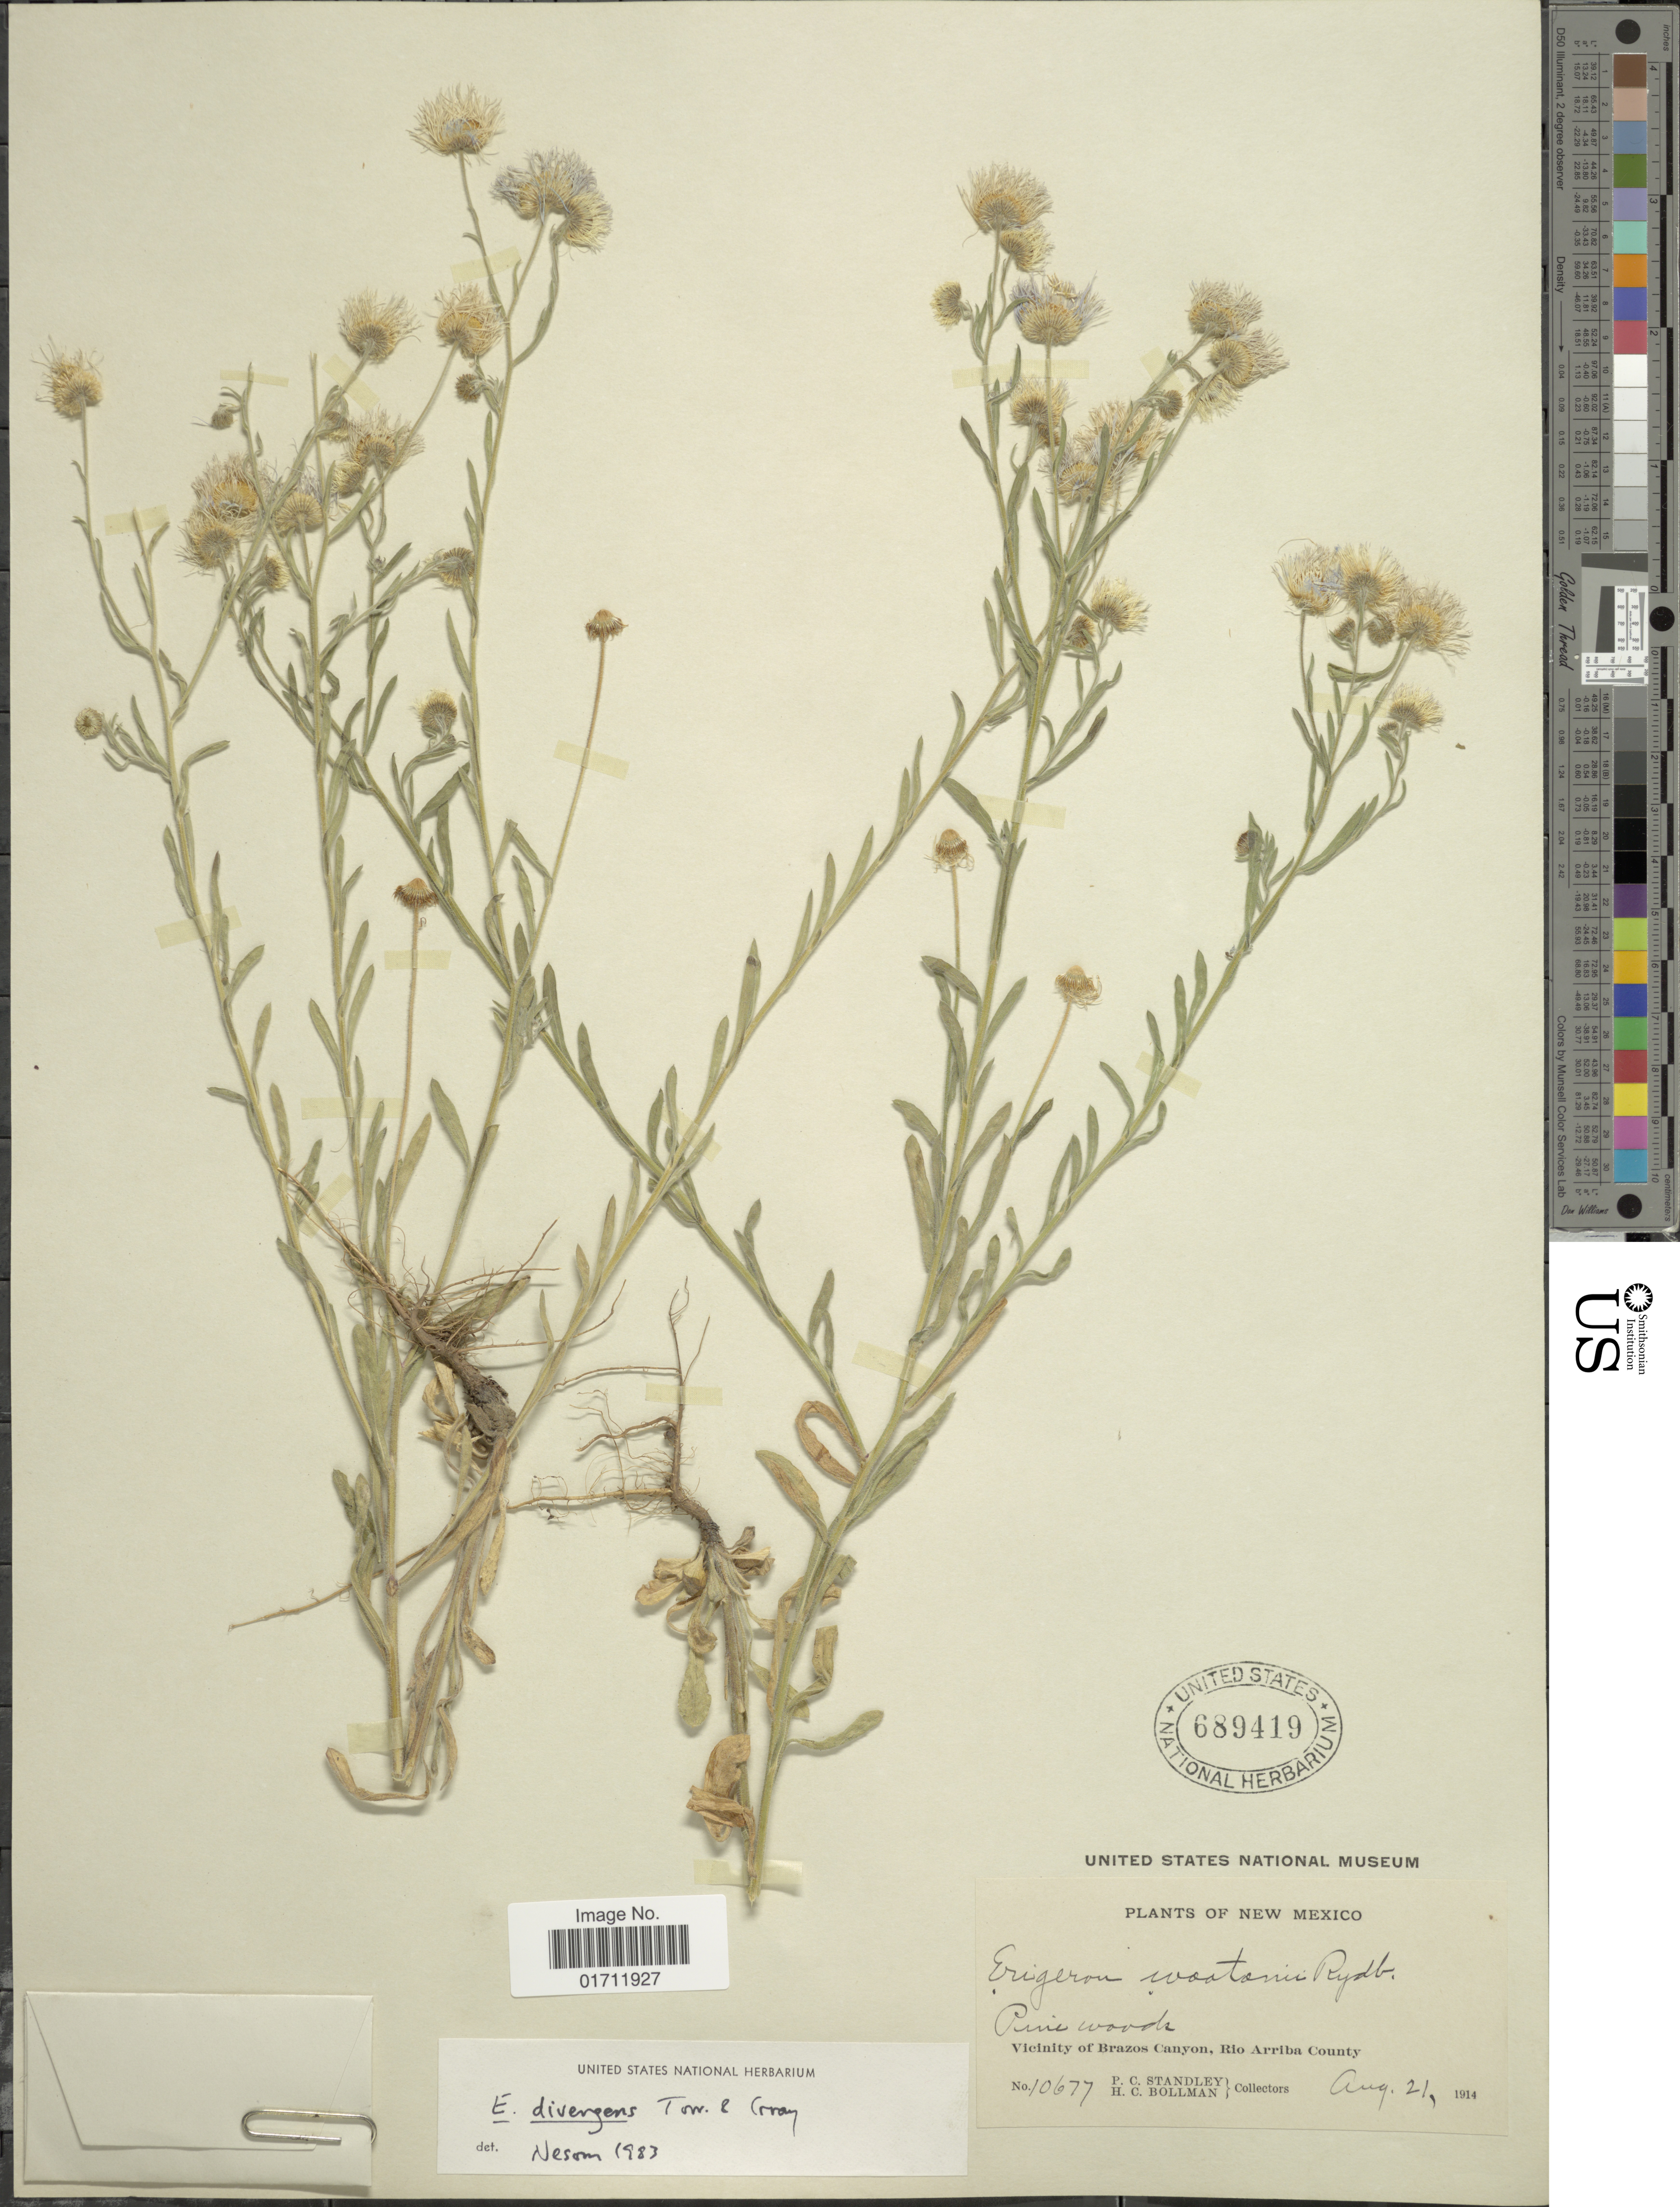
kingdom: Plantae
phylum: Tracheophyta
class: Magnoliopsida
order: Asterales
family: Asteraceae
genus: Erigeron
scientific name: Erigeron divergens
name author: Torr. & A. Gray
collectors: P. C. Standley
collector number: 10677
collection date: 1914-08-21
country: United States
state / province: New Mexico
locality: Pine woods, Vicinity of brazos Canyon, Rio Arriba County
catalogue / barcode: US 689419